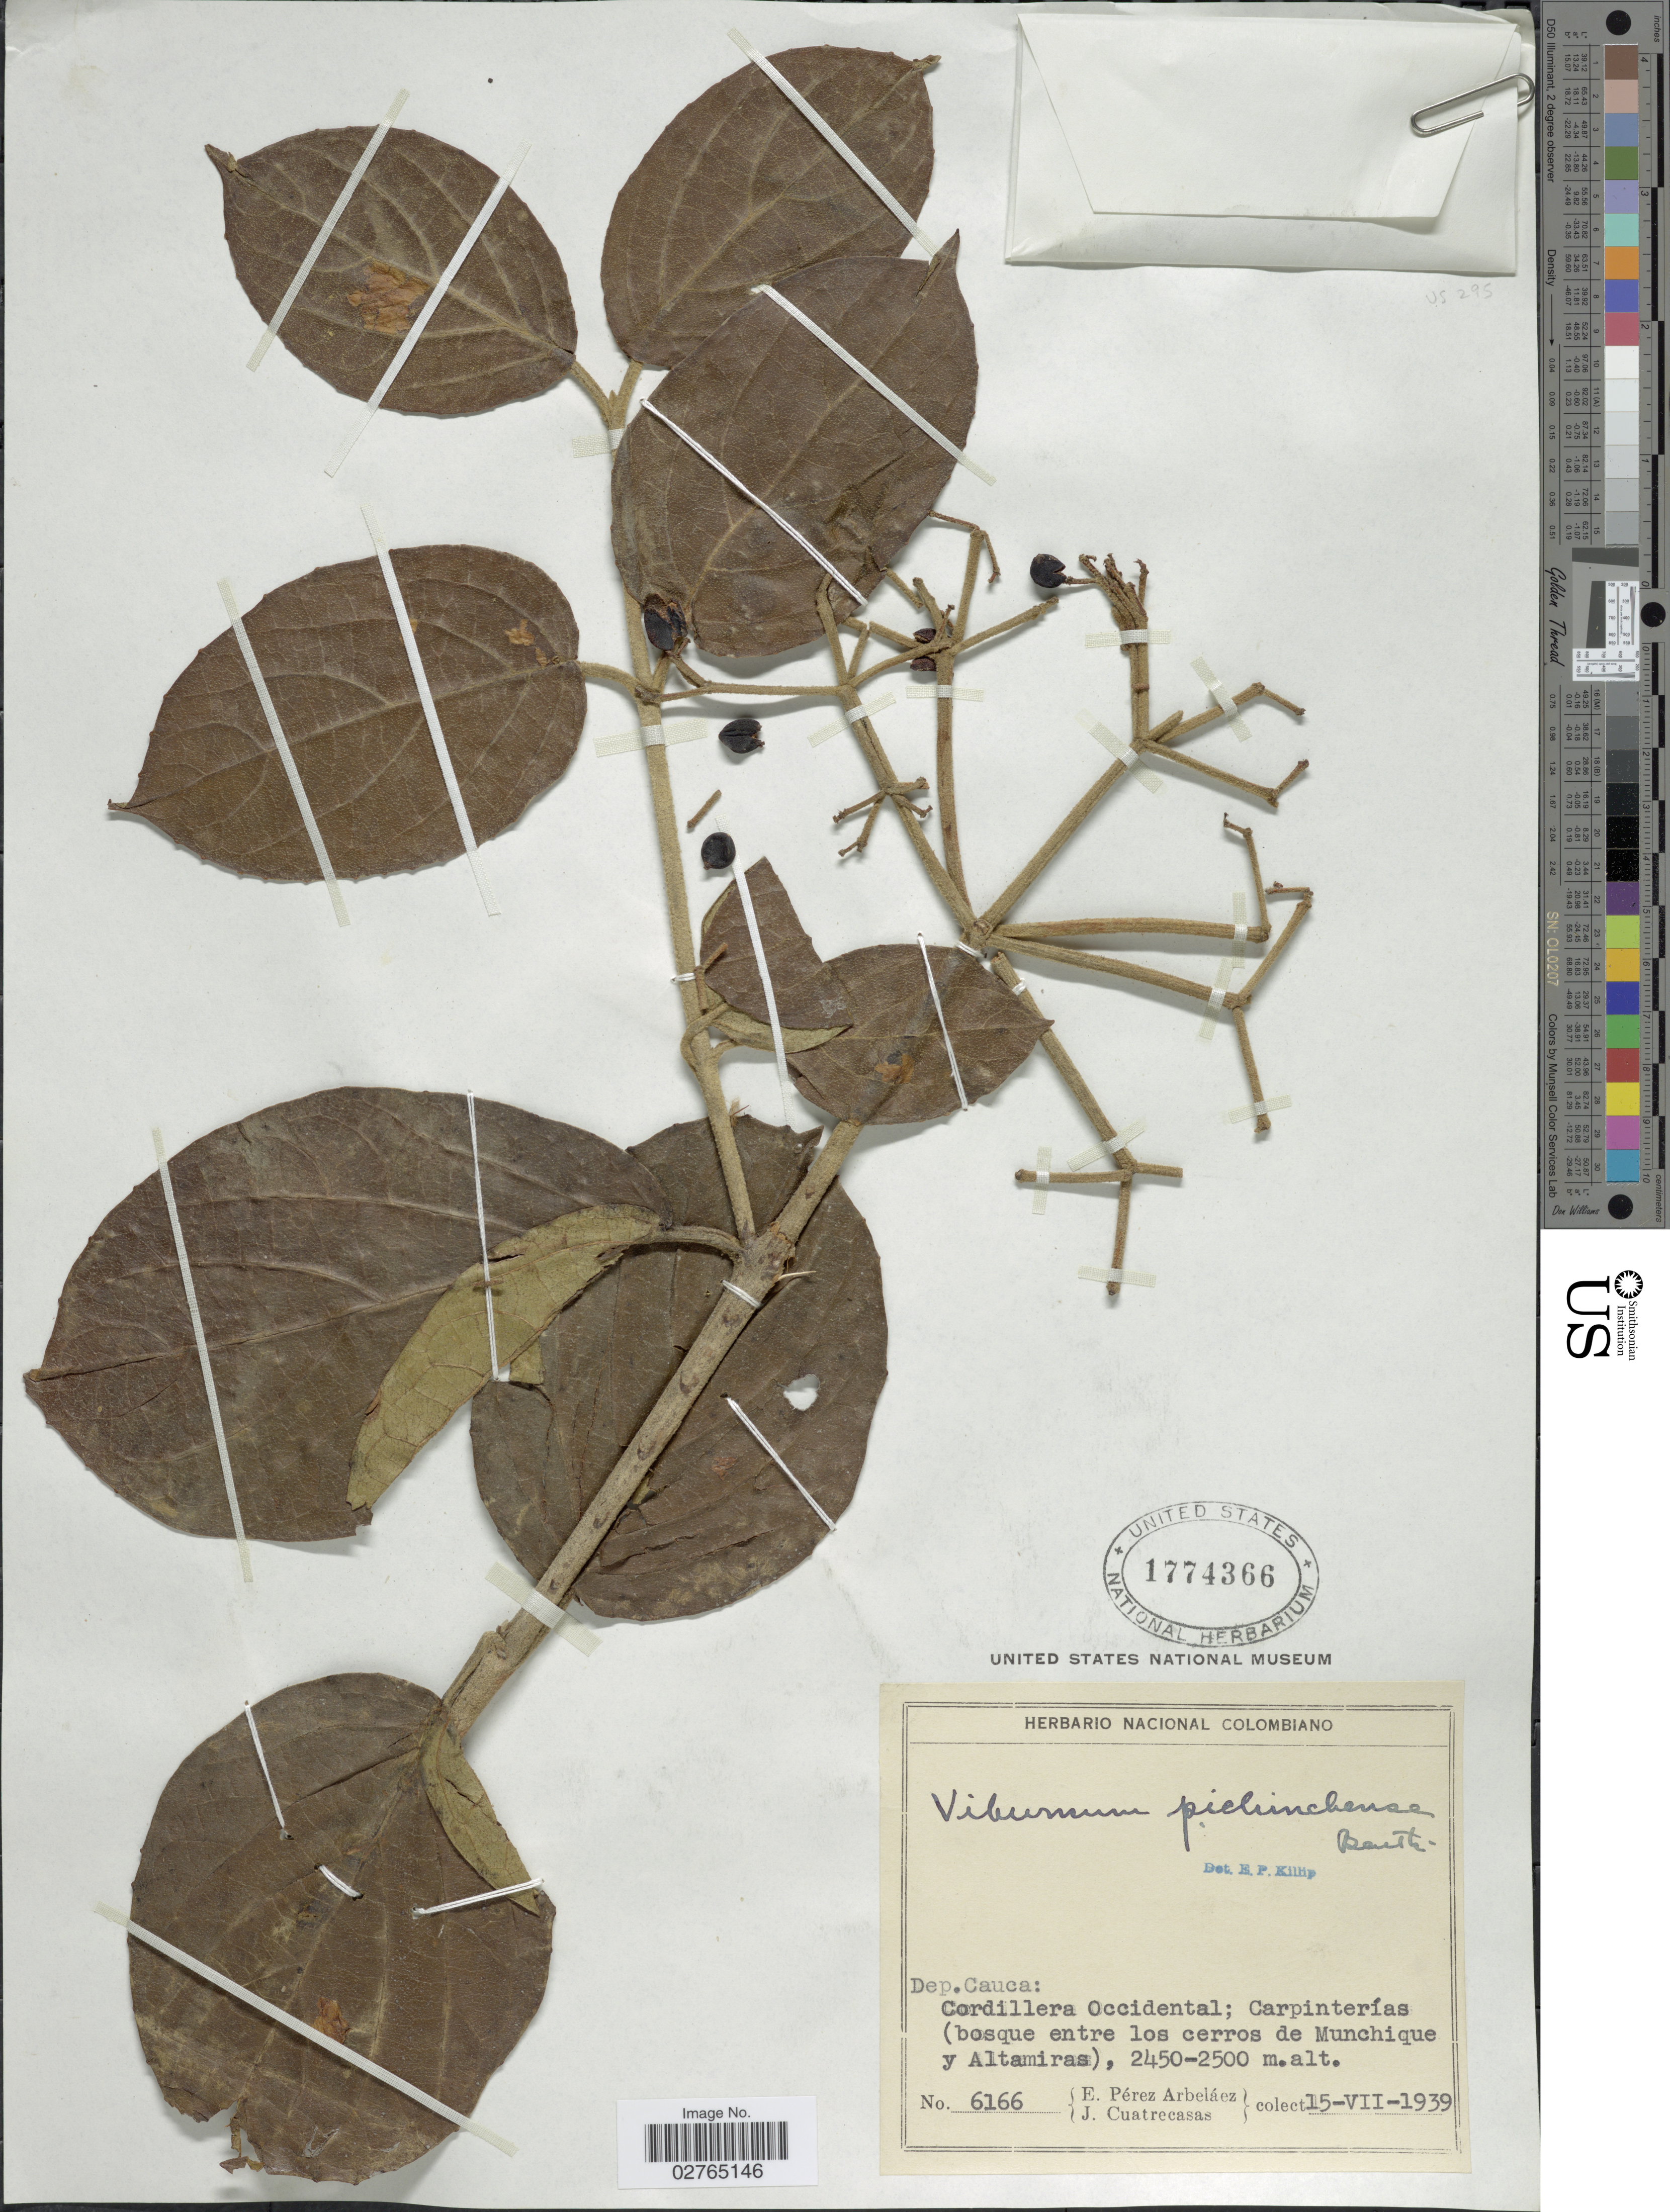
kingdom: Plantae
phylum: Tracheophyta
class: Magnoliopsida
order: Dipsacales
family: Viburnaceae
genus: Viburnum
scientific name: Viburnum pichinchense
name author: Benth.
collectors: E. Pérez Arbeláez & J. Cuatrecasas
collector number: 6166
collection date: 1939-07-15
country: Colombia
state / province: Cauca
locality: Dep. Cauca: Cordillera Occidental; Carpinterías (bosque entre los cerros de Munchique y Altamiras).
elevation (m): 2450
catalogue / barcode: US 1774366